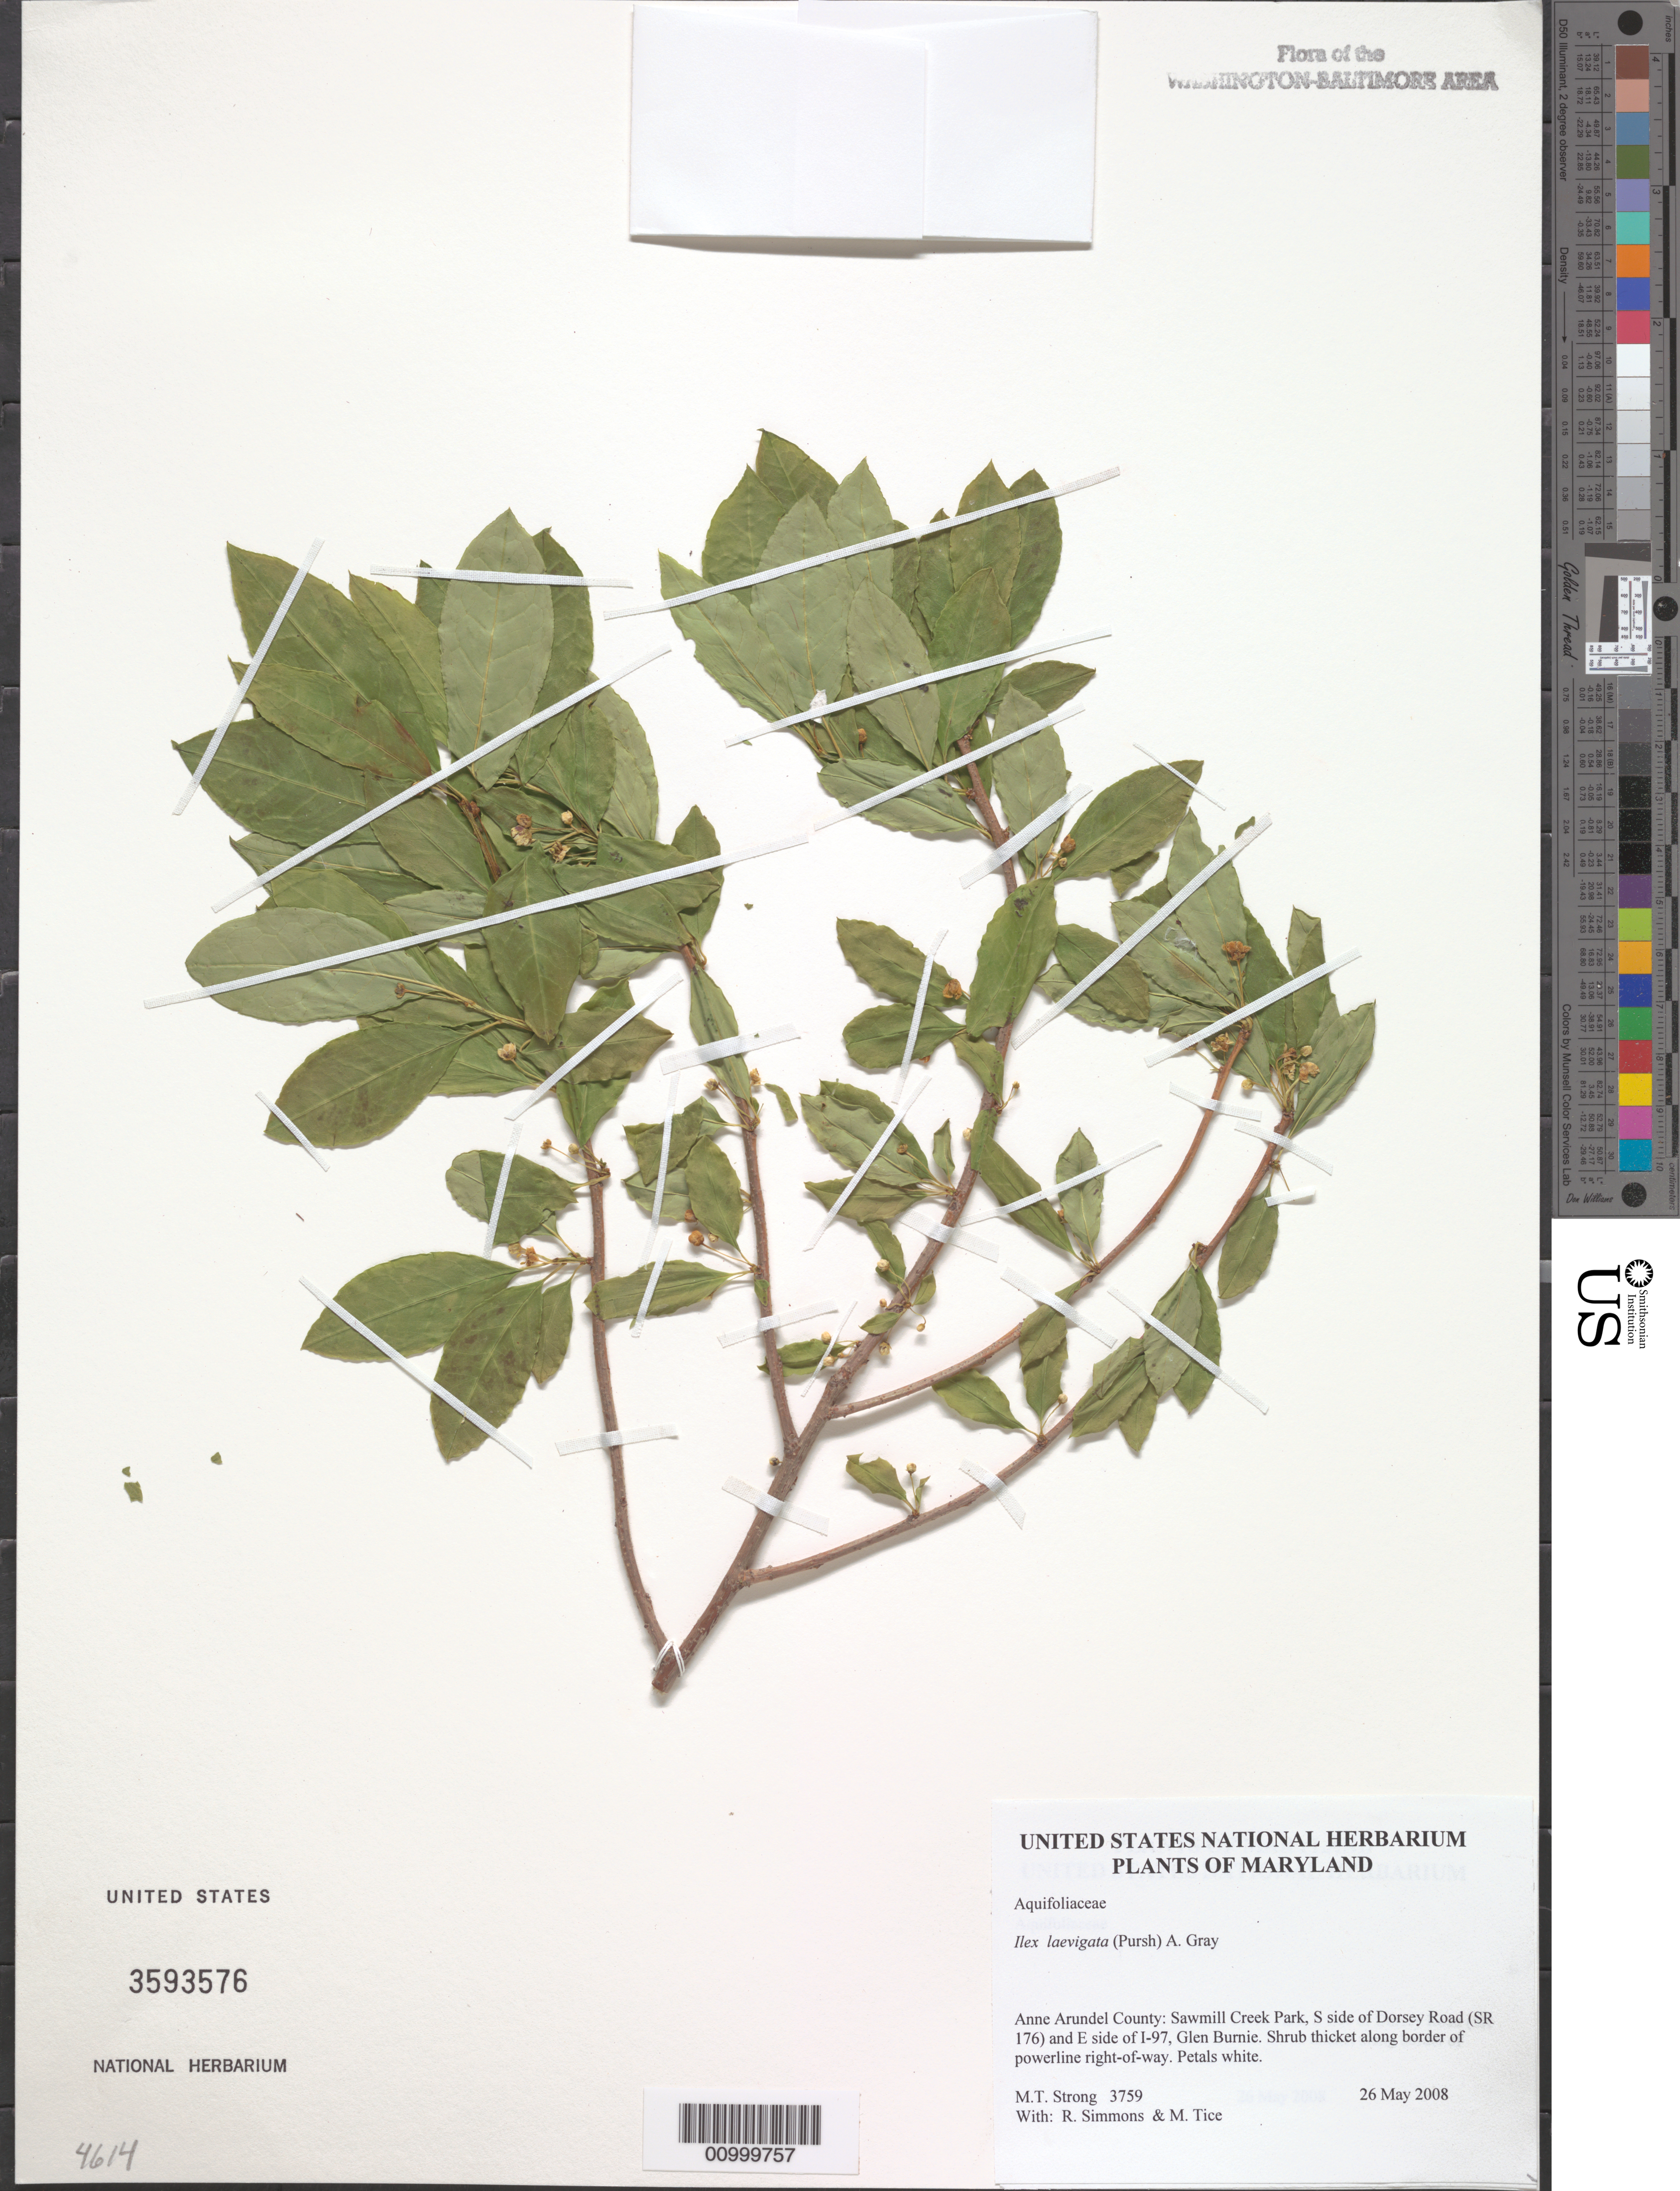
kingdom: Plantae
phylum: Tracheophyta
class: Magnoliopsida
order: Aquifoliales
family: Aquifoliaceae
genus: Ilex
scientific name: Ilex laevigata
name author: (Pursh) A. Gray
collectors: M. T. Strong, R. H. Simmons & M. Tice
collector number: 3759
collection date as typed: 26 May 2008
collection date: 2008-05-26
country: United States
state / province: Maryland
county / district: Anne Arundel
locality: Sawmill Creek Park, S side of Dorsey Road (SR 176) and E side of I-97, Glen Burnie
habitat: shrub thicket along border of powerline right-of-way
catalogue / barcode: US 3593576